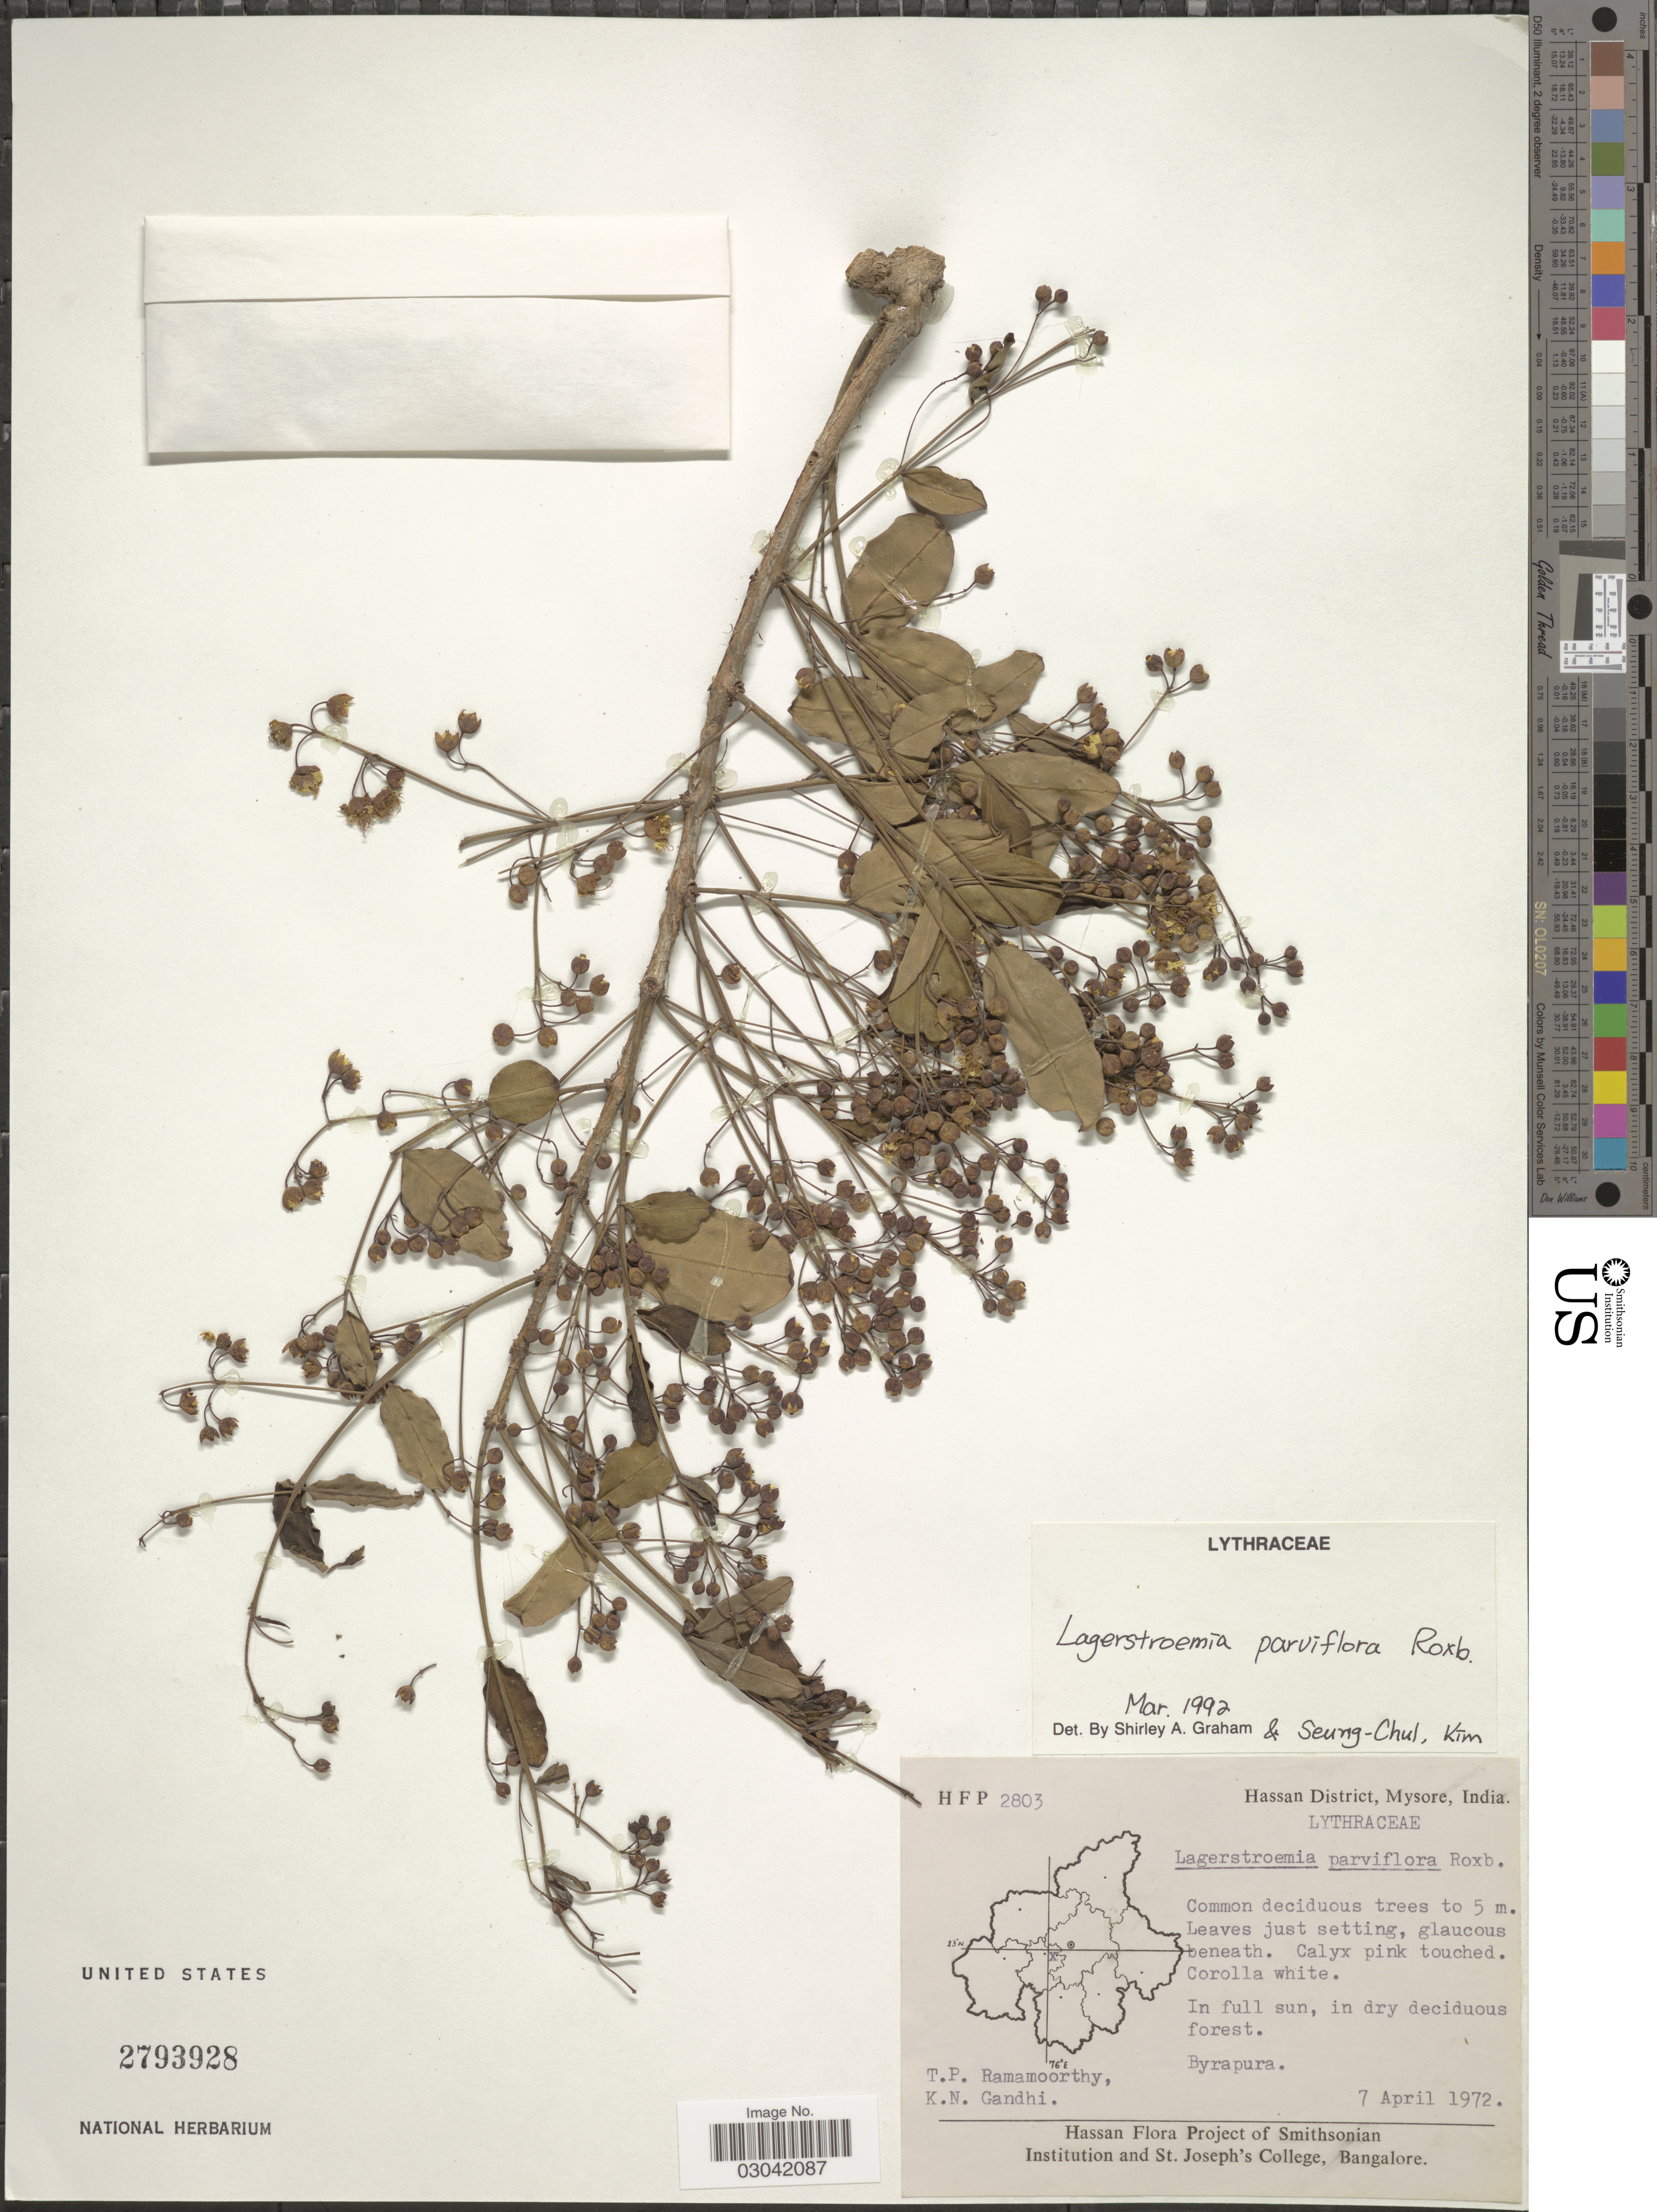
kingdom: Plantae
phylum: Tracheophyta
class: Magnoliopsida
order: Myrtales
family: Lythraceae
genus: Lagerstroemia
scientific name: Lagerstroemia parviflora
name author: Roxb.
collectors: T. P. Ramamoorthy & K. N. Gandhi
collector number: HFP 2803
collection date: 1972-04-07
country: India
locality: Hassan District, Mysore, Byrapura.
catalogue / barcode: US 2793928